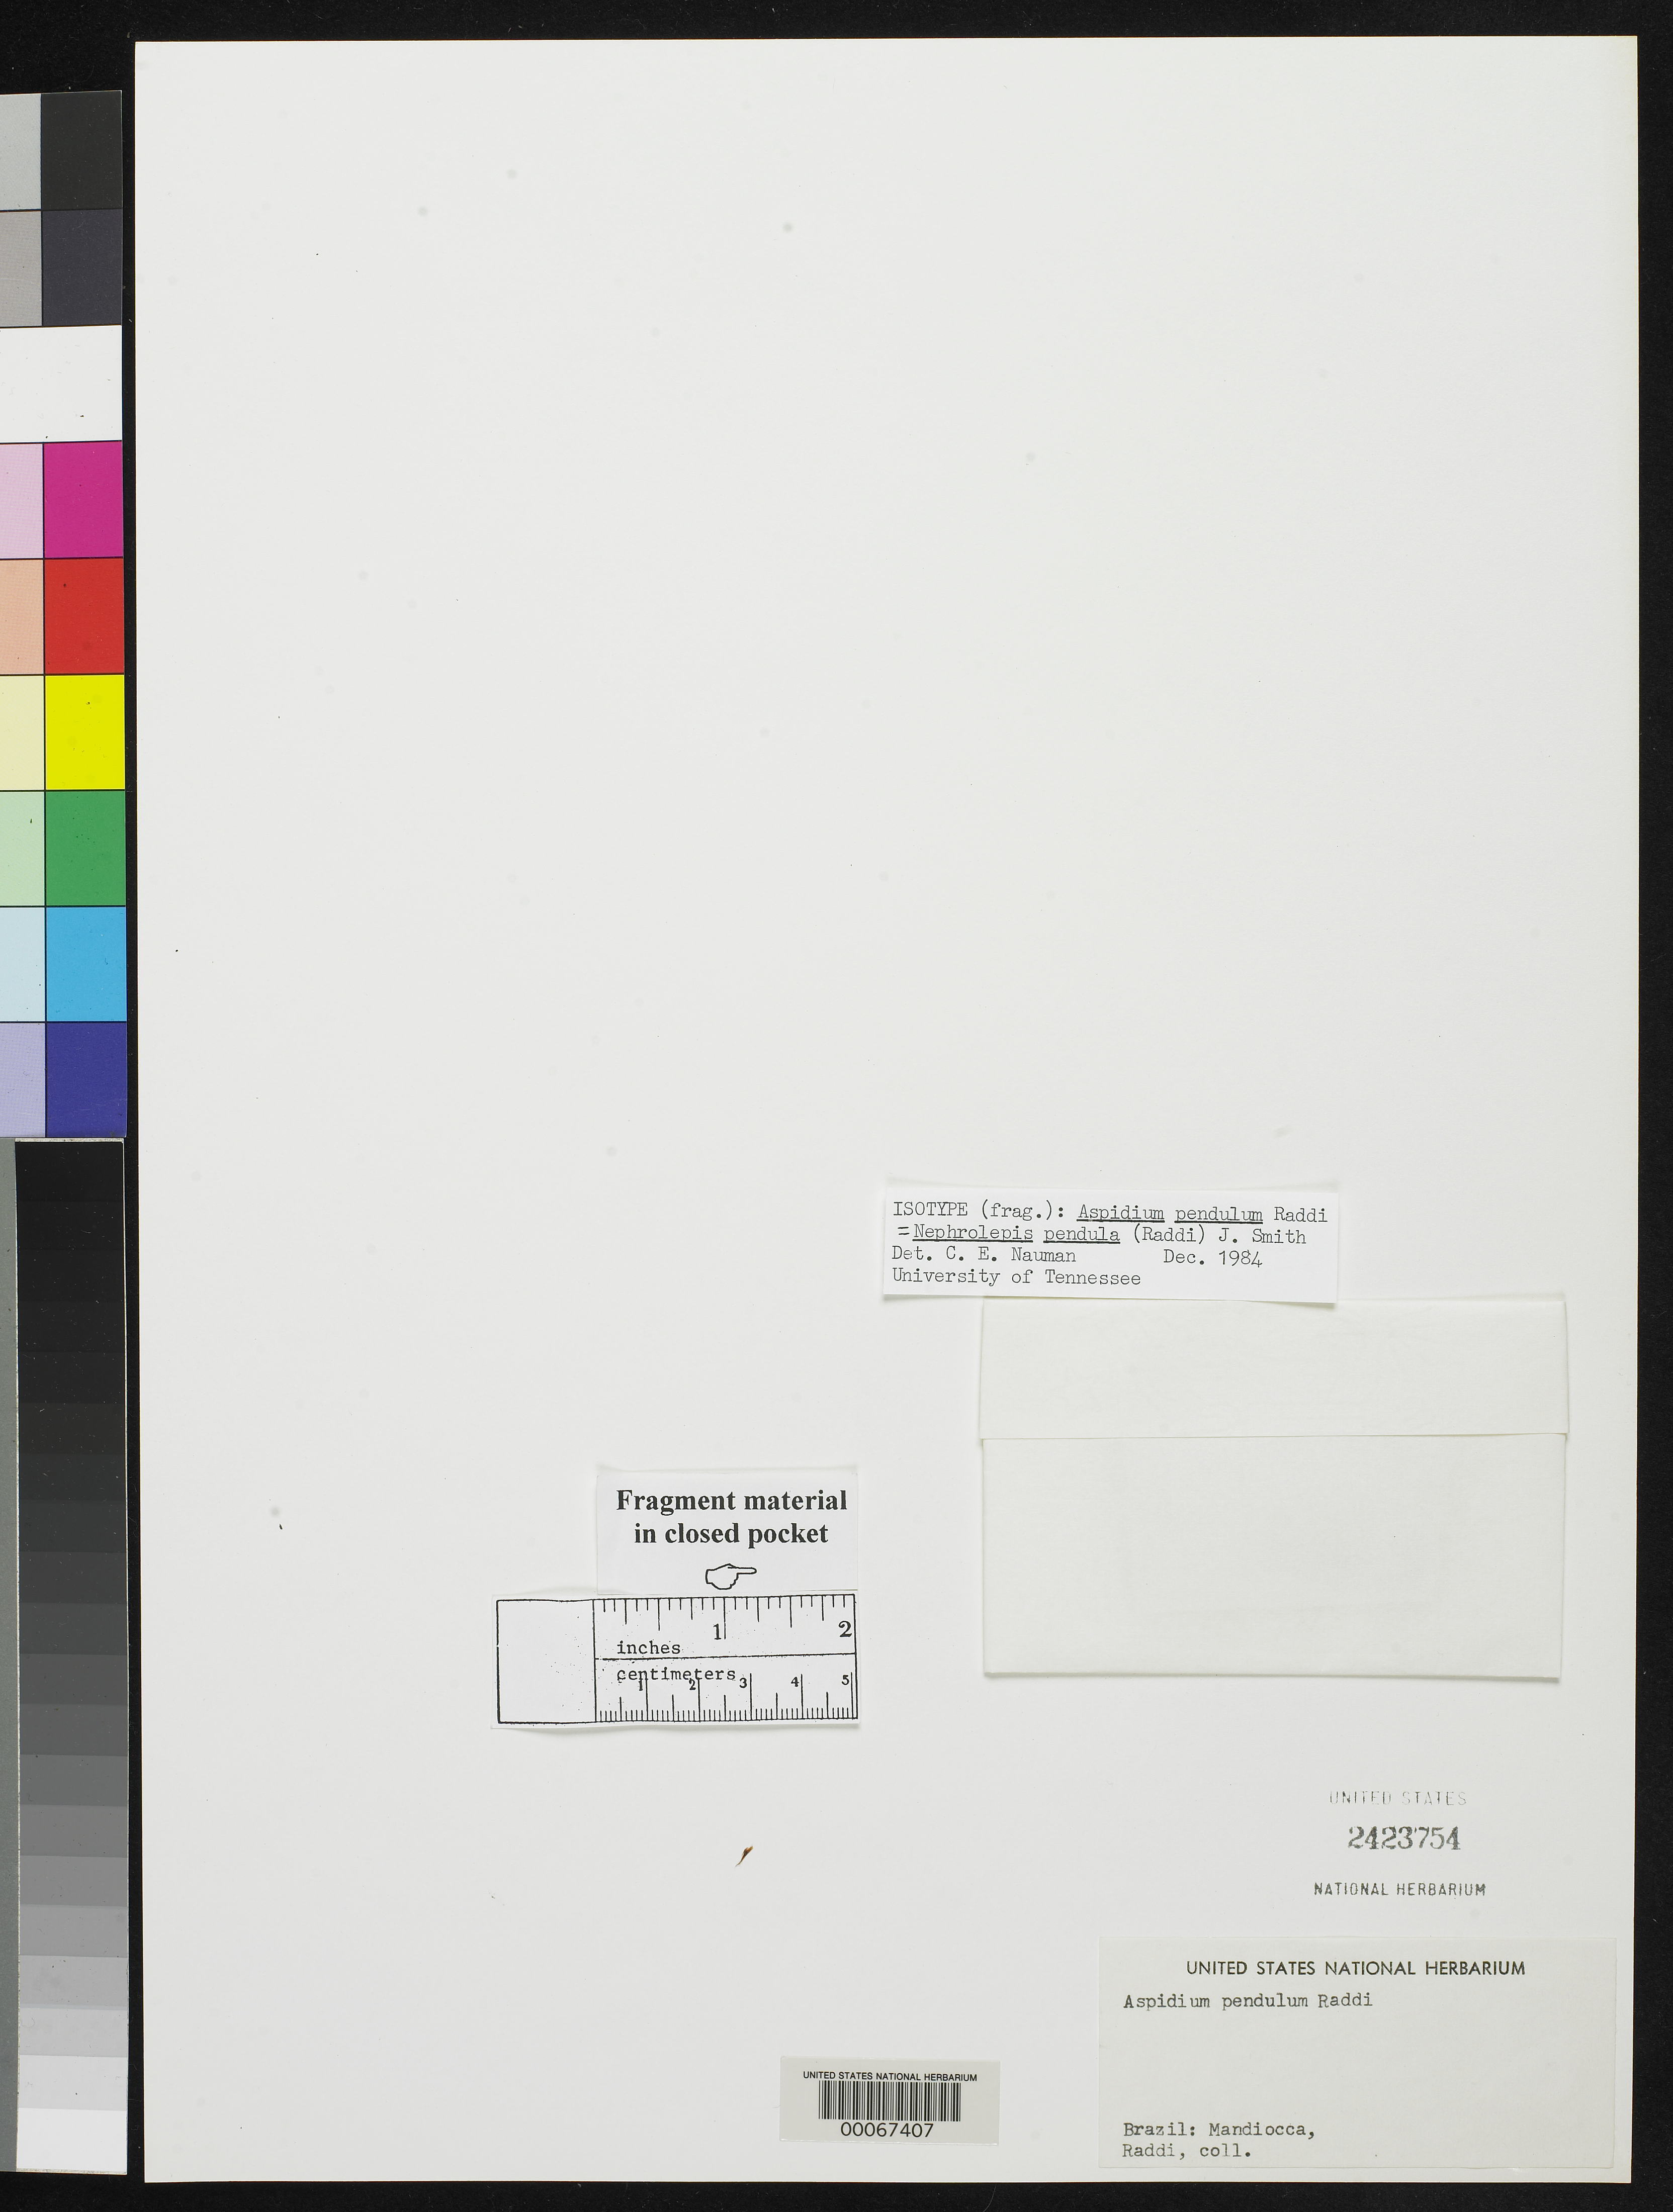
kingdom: Plantae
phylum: Tracheophyta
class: Polypodiopsida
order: Polypodiales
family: Tectariaceae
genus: Aspidium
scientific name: Aspidium pendulum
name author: Raddi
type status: Isotype Fragment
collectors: G. Raddi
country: Brazil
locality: Mandiocca.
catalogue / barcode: US 2423754